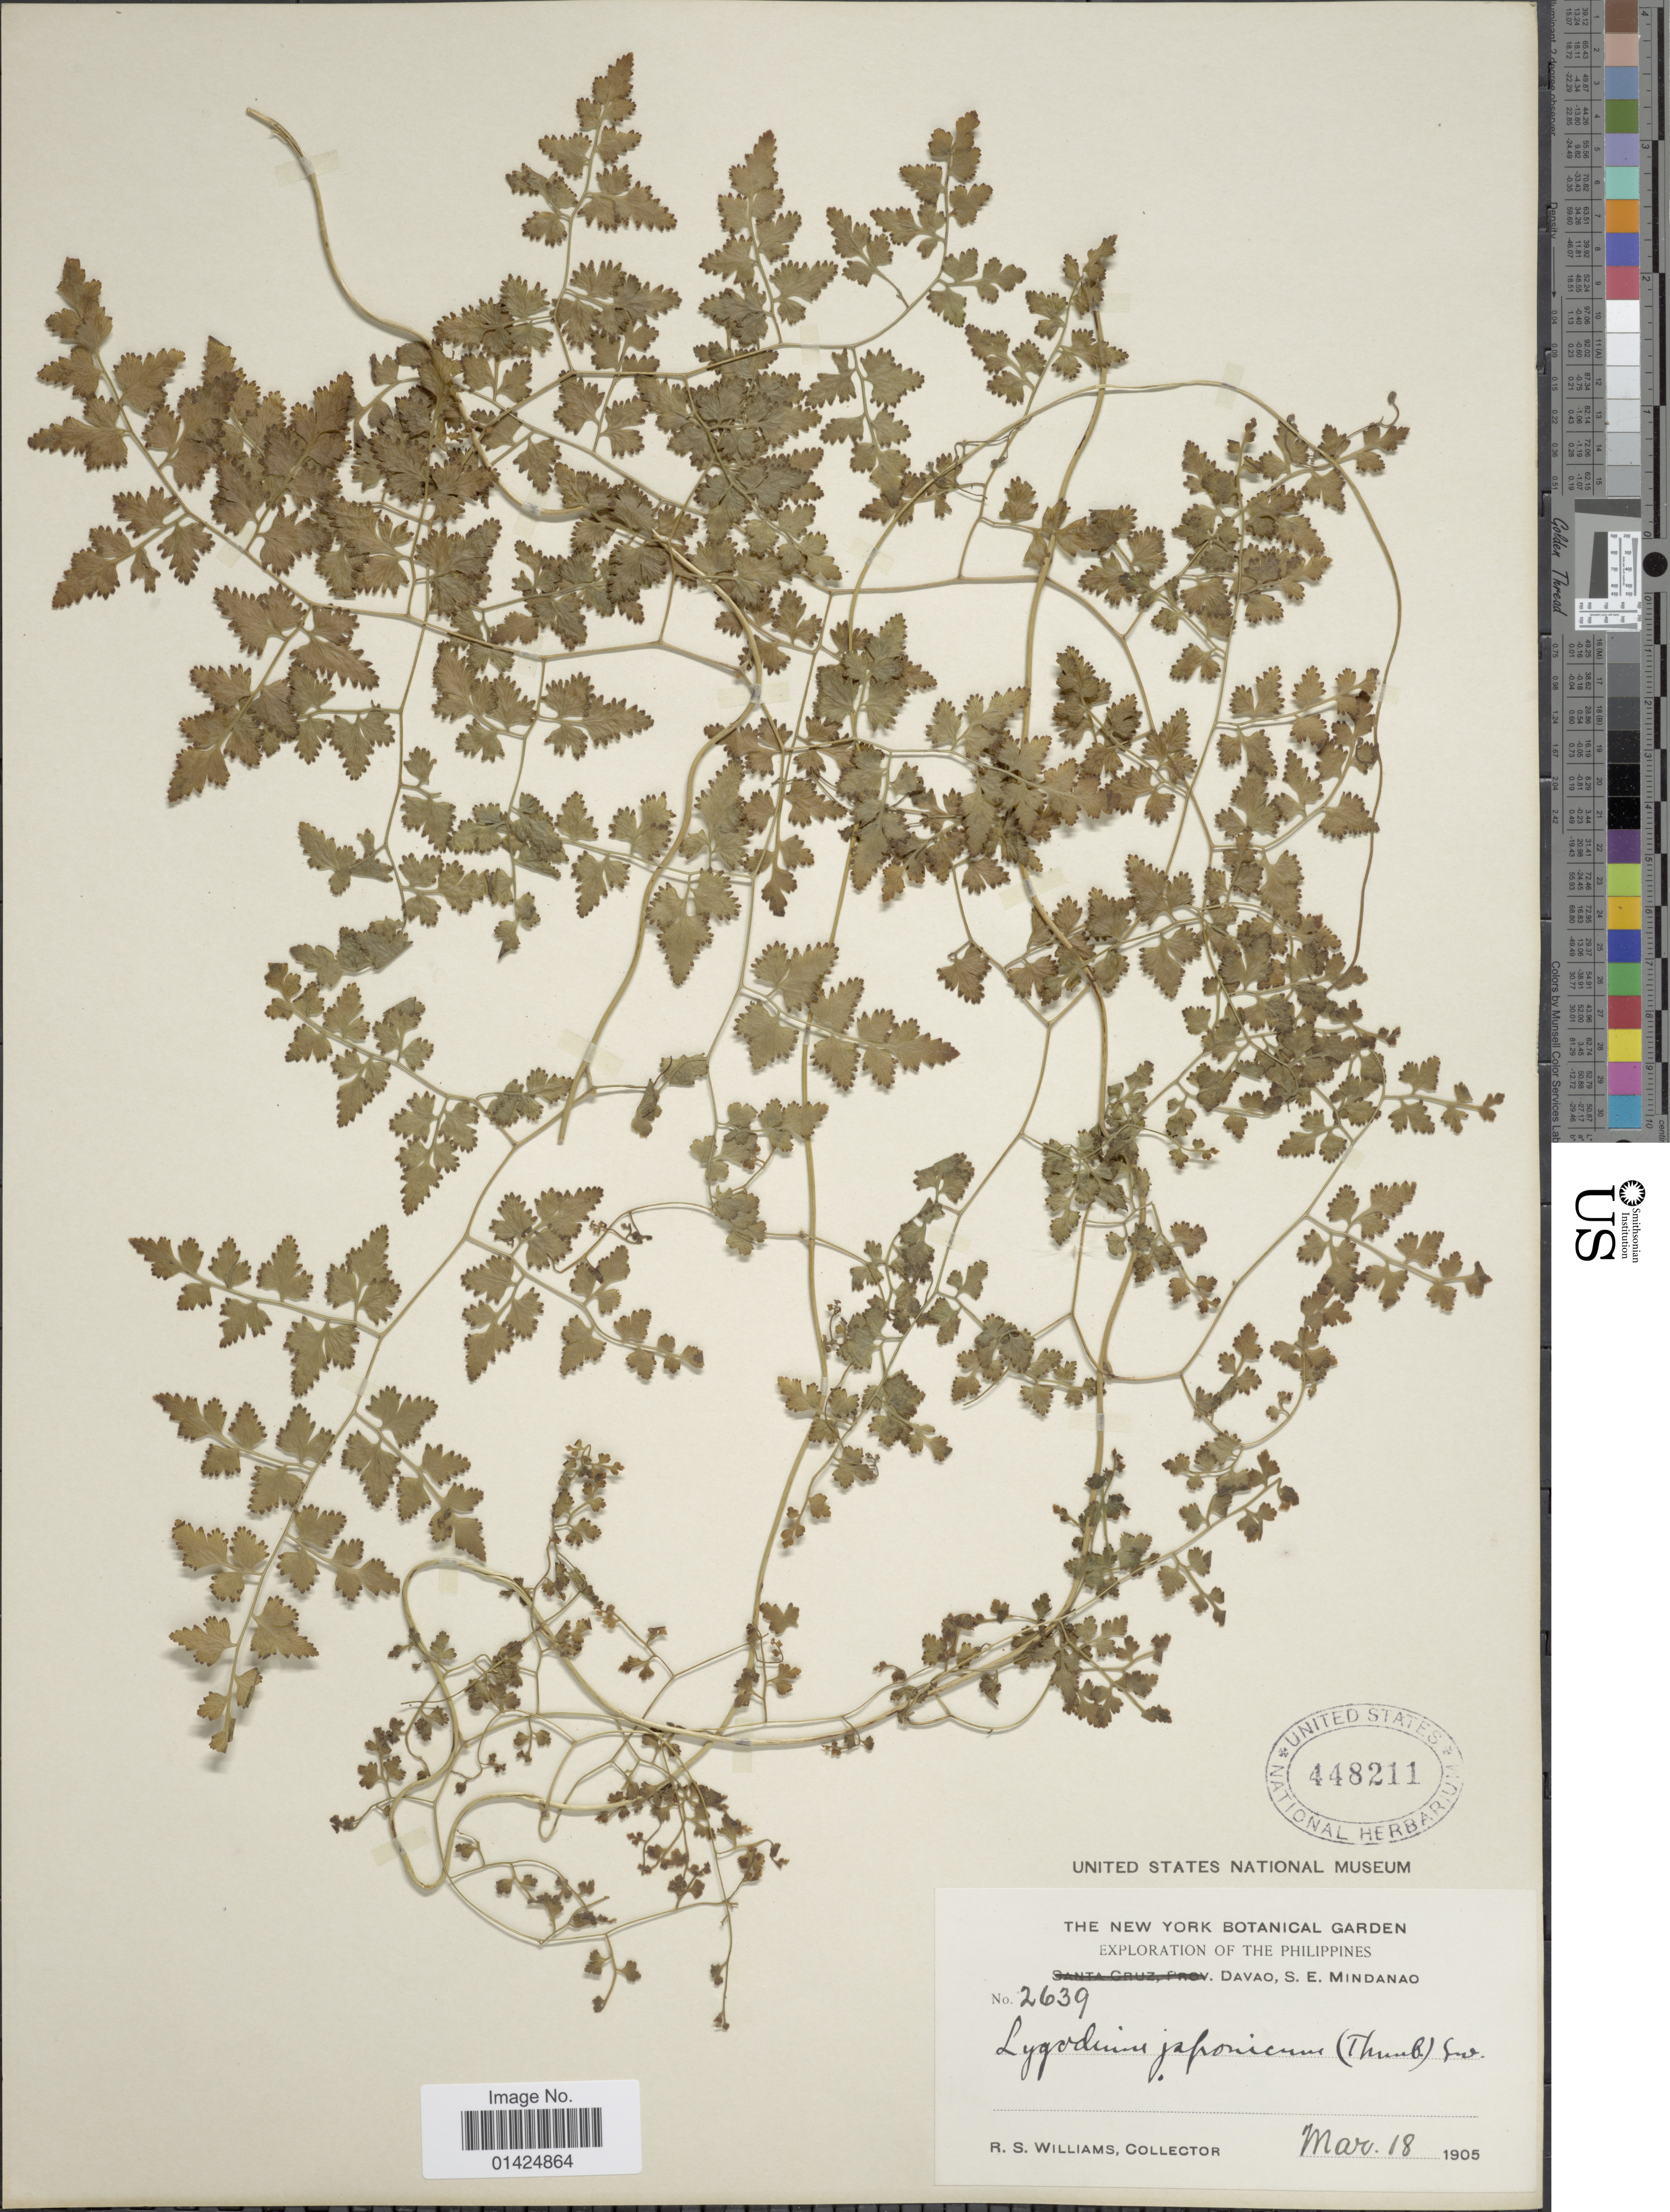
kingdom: Plantae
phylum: Tracheophyta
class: Polypodiopsida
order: Schizaeales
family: Lygodiaceae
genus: Lygodium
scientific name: Lygodium japonicum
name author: (Thunb.) Sw.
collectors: R. S. Williams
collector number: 2639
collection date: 1905-03-18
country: Philippines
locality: Davao, S.E. Mindanao.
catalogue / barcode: US 448211